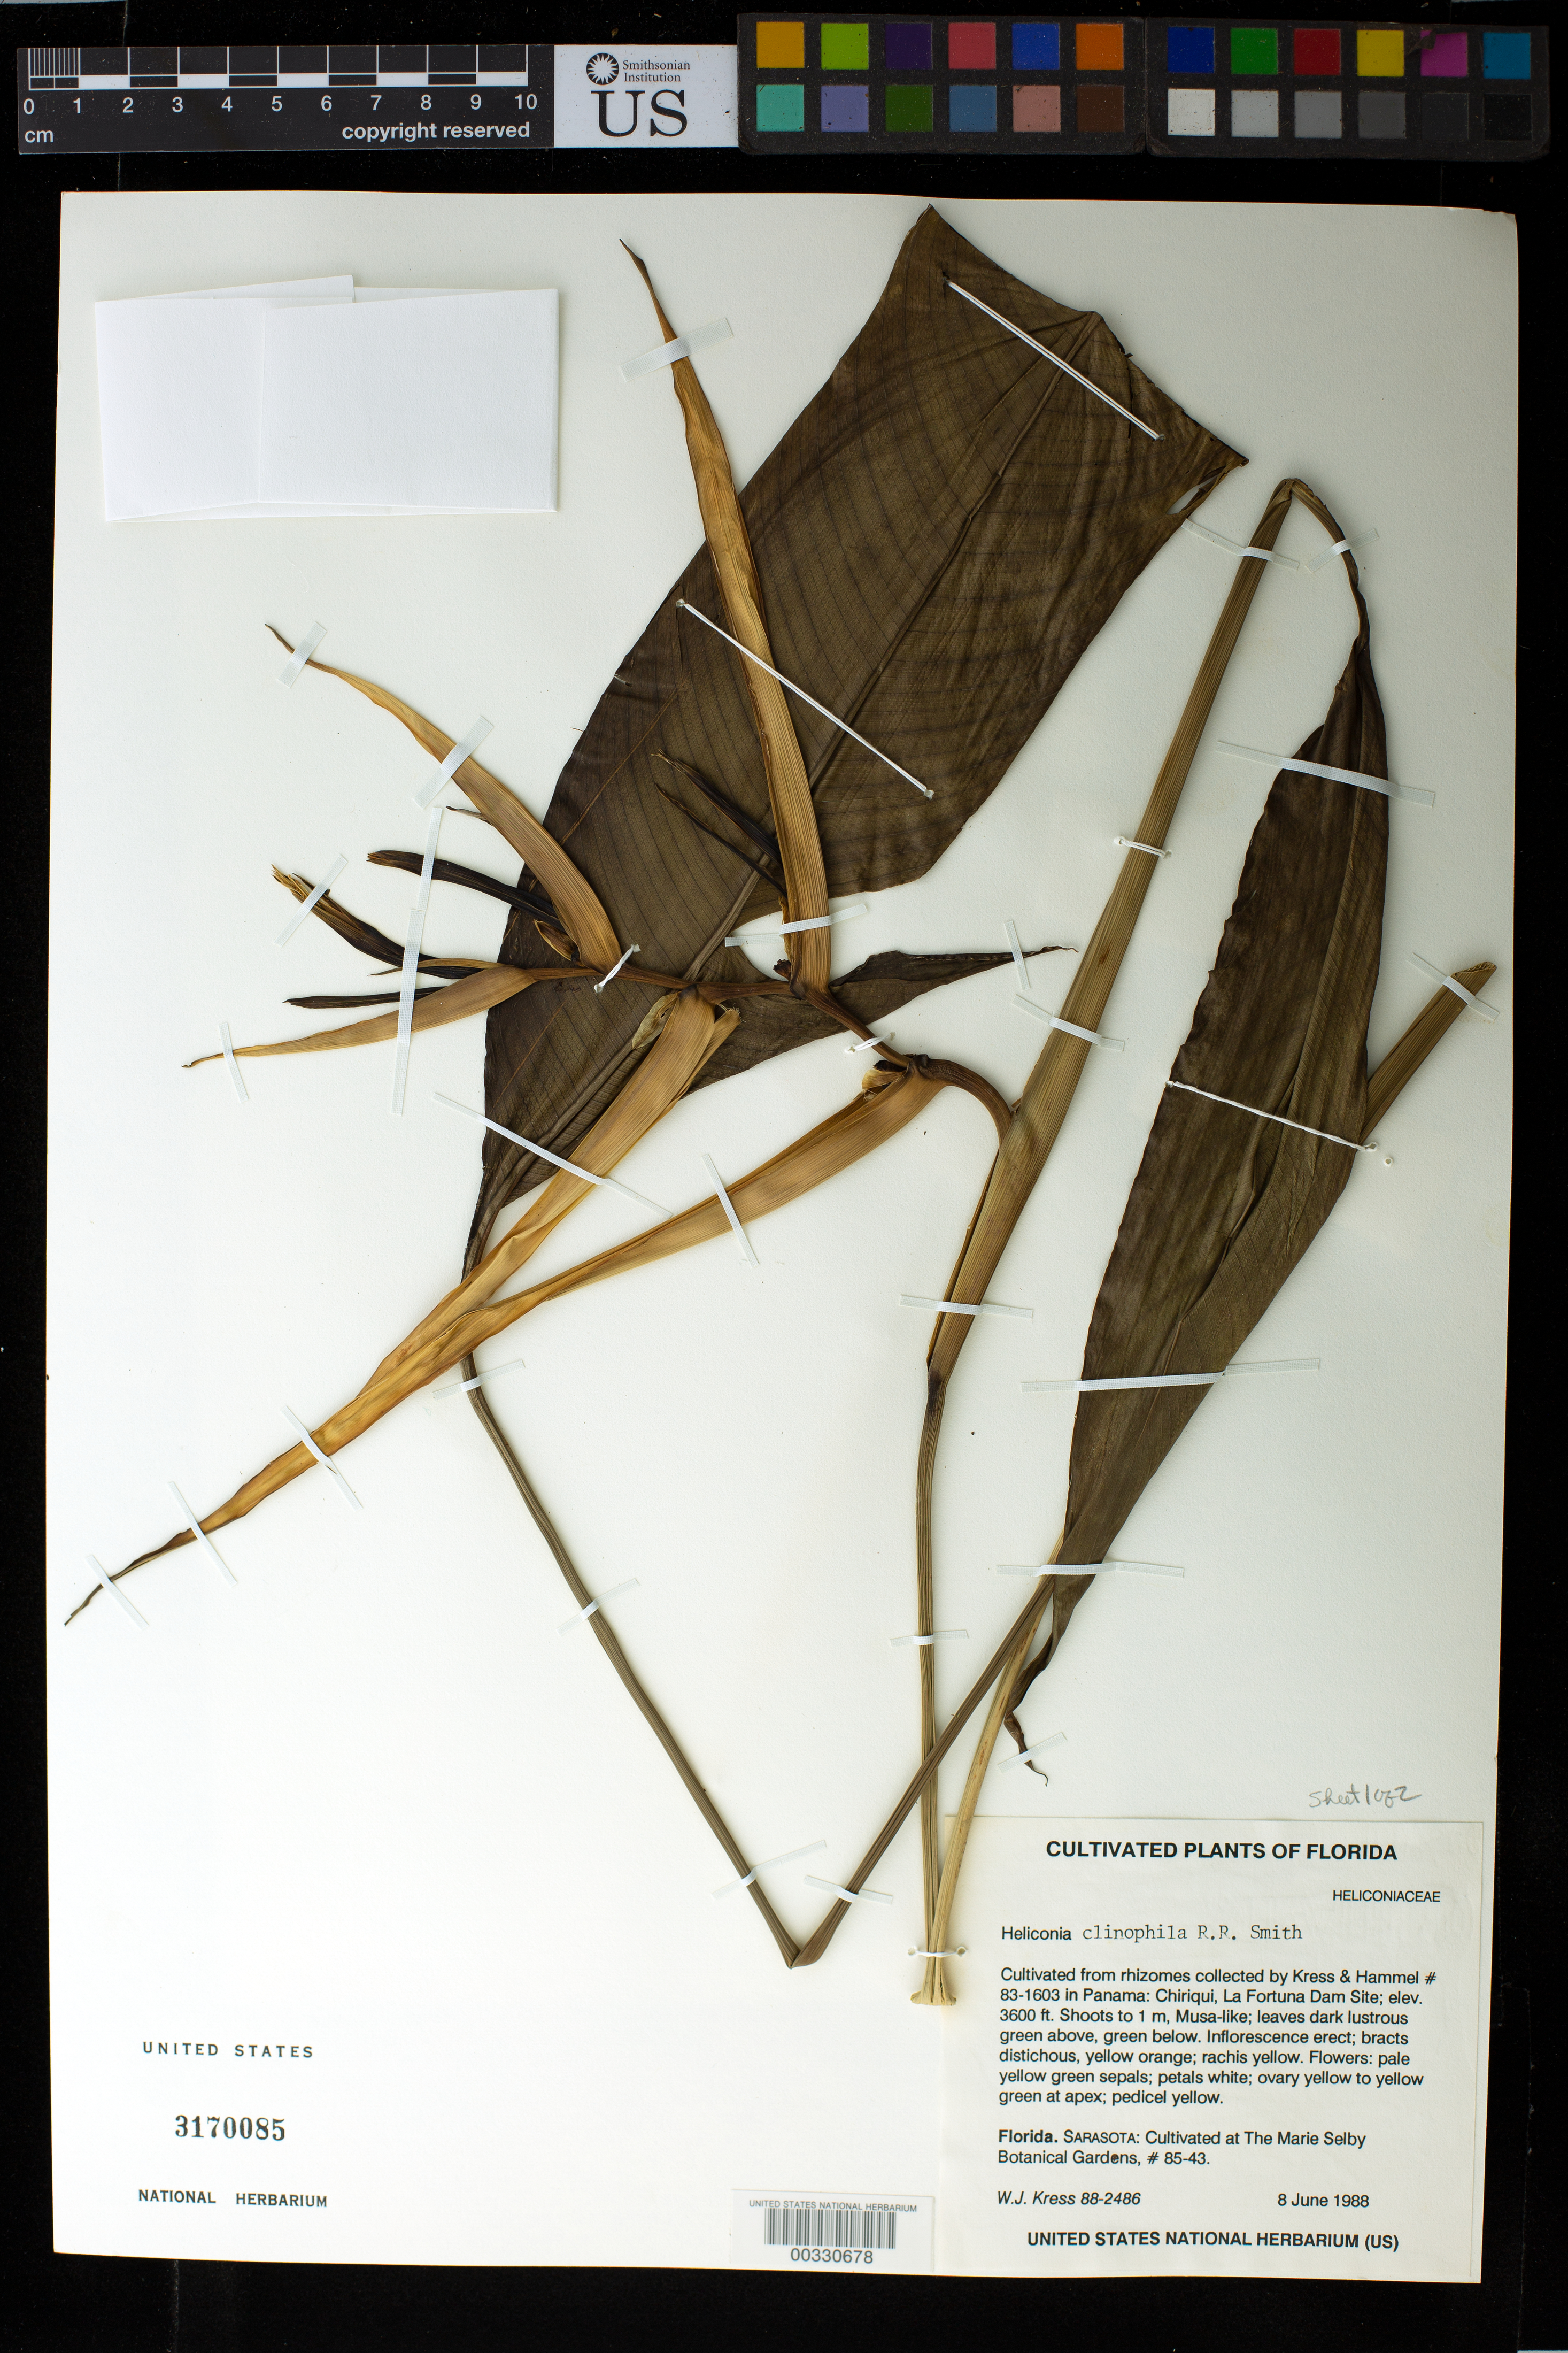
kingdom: Plantae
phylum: Tracheophyta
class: Liliopsida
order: Zingiberales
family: Heliconiaceae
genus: Heliconia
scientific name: Heliconia clinophila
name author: R.R. Sm.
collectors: W. J. Kress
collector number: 88-2486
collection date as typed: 08 Jun 1988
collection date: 1988-06-08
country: Panama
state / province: Chiriquí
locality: La Fortuna Dam site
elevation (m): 1097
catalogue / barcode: US 3170085